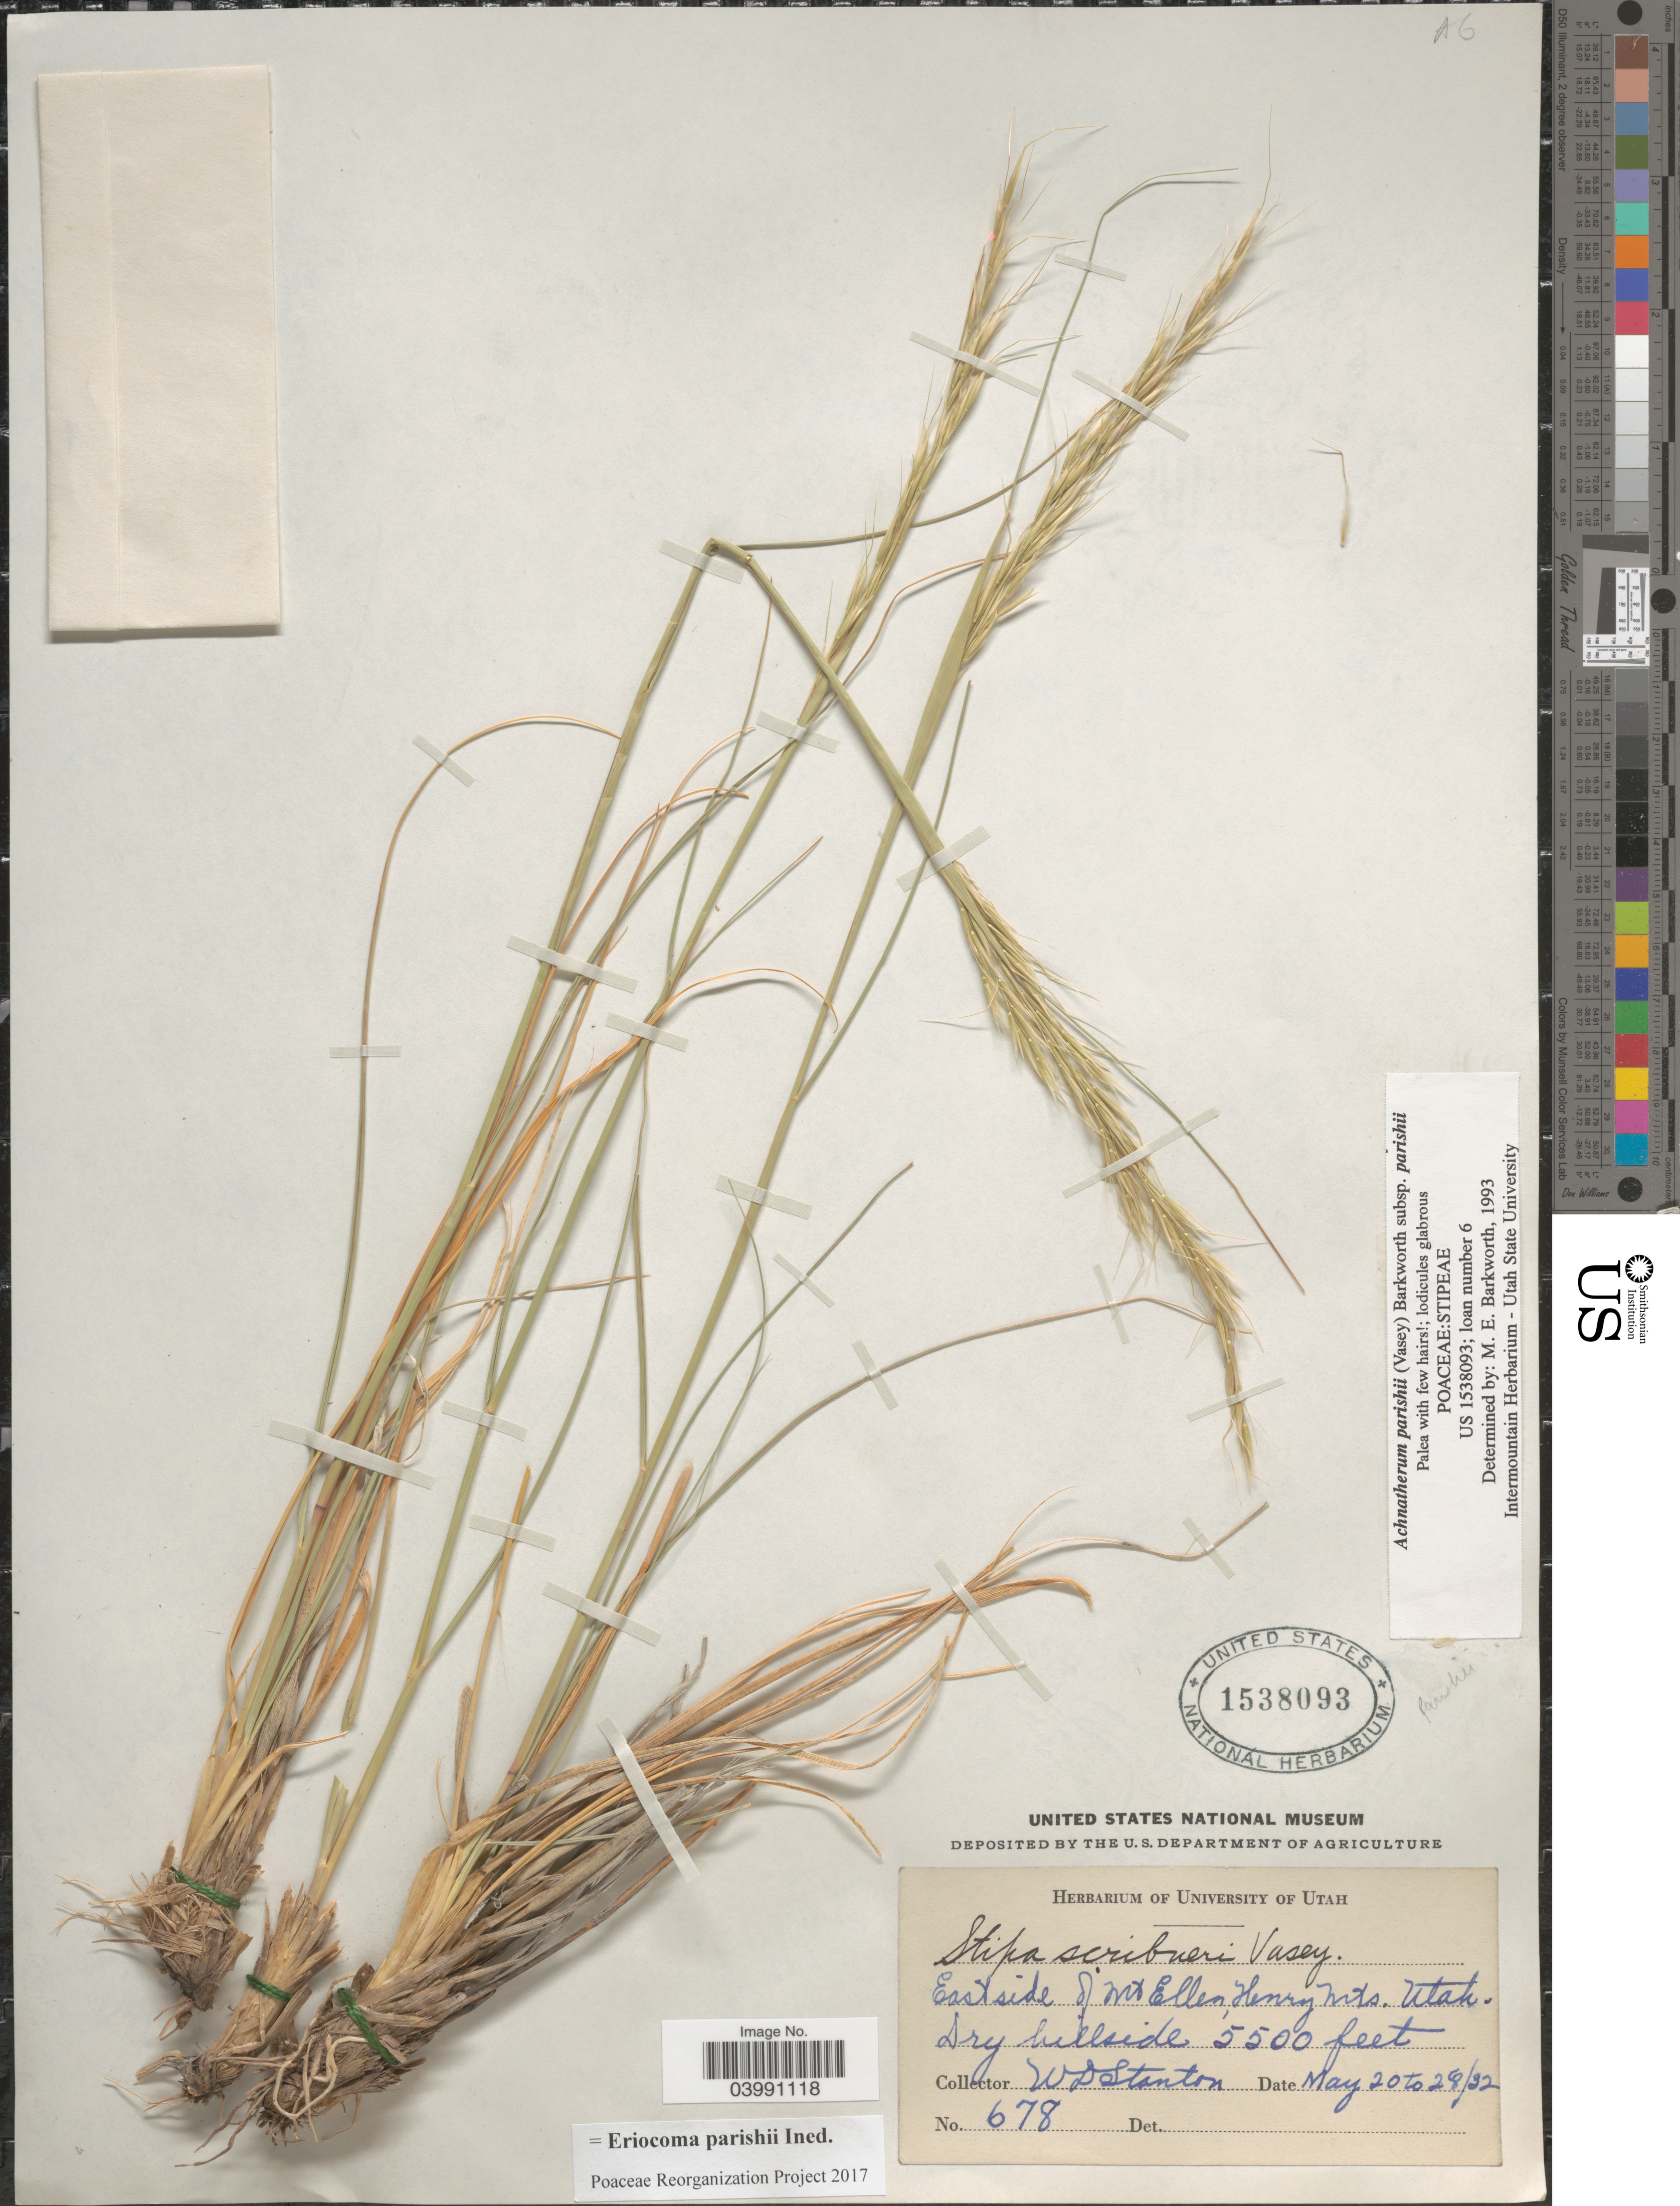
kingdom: Plantae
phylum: Tracheophyta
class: Liliopsida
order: Poales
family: Poaceae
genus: Eriocoma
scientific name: Eriocoma parishii ined.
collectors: W. Stanton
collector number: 678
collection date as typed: Transcribed d/m/y: 20/5/32 to 28/5/32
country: United States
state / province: Utah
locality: East side of Mt. Ellen, Henry Mts.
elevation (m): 1676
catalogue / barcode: US 1538093